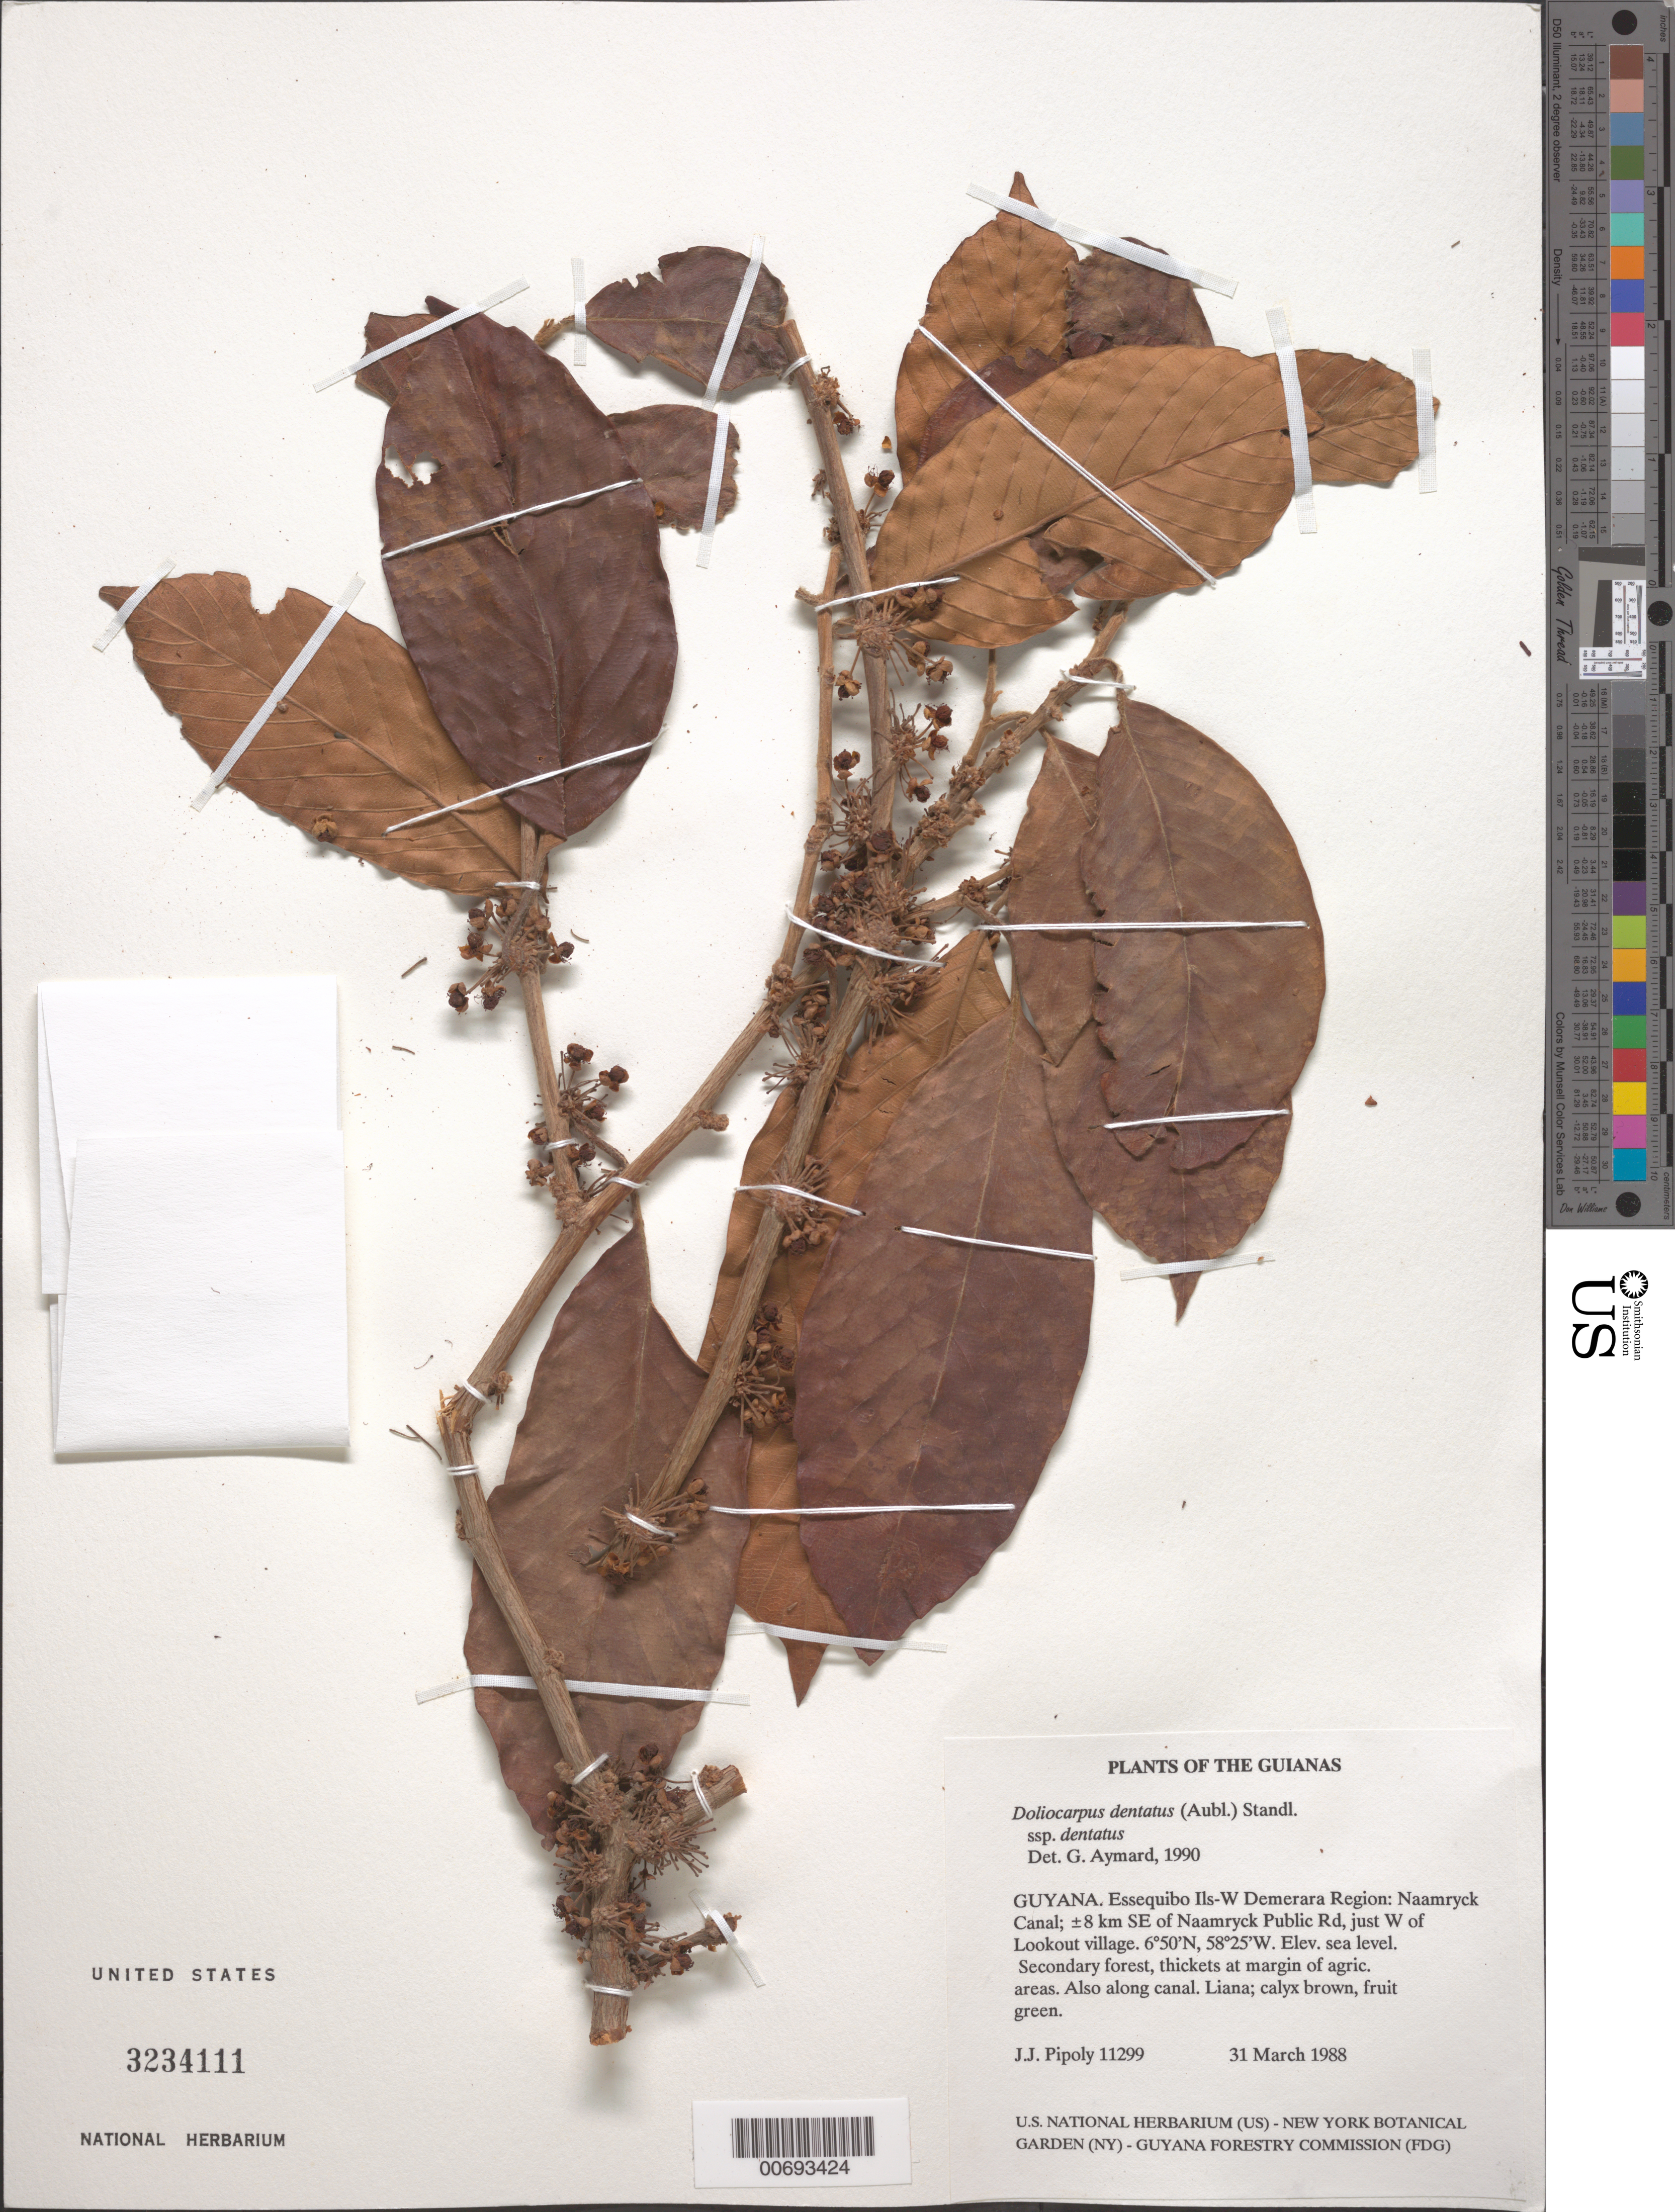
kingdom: Plantae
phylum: Tracheophyta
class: Magnoliopsida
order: Dilleniales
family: Dilleniaceae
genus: Doliocarpus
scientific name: Doliocarpus dentatus subsp. dentatus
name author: (Aubl.) Standl.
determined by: Aymard C., G. A., (PORT), Univ. Nac. Exp. de los Llanos Ezequiel Zamora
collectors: J. J. Pipoly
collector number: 11299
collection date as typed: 31 March 1987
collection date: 1987-03-31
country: Guyana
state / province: Essequibo Isl-W. Demerara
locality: Naamryck Canal; ±8 km SE of Naamryck Public Rd, just W of Lookout village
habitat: Secondary forest, thickets at margin of agric. areas. Also along canal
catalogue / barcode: US 3234111